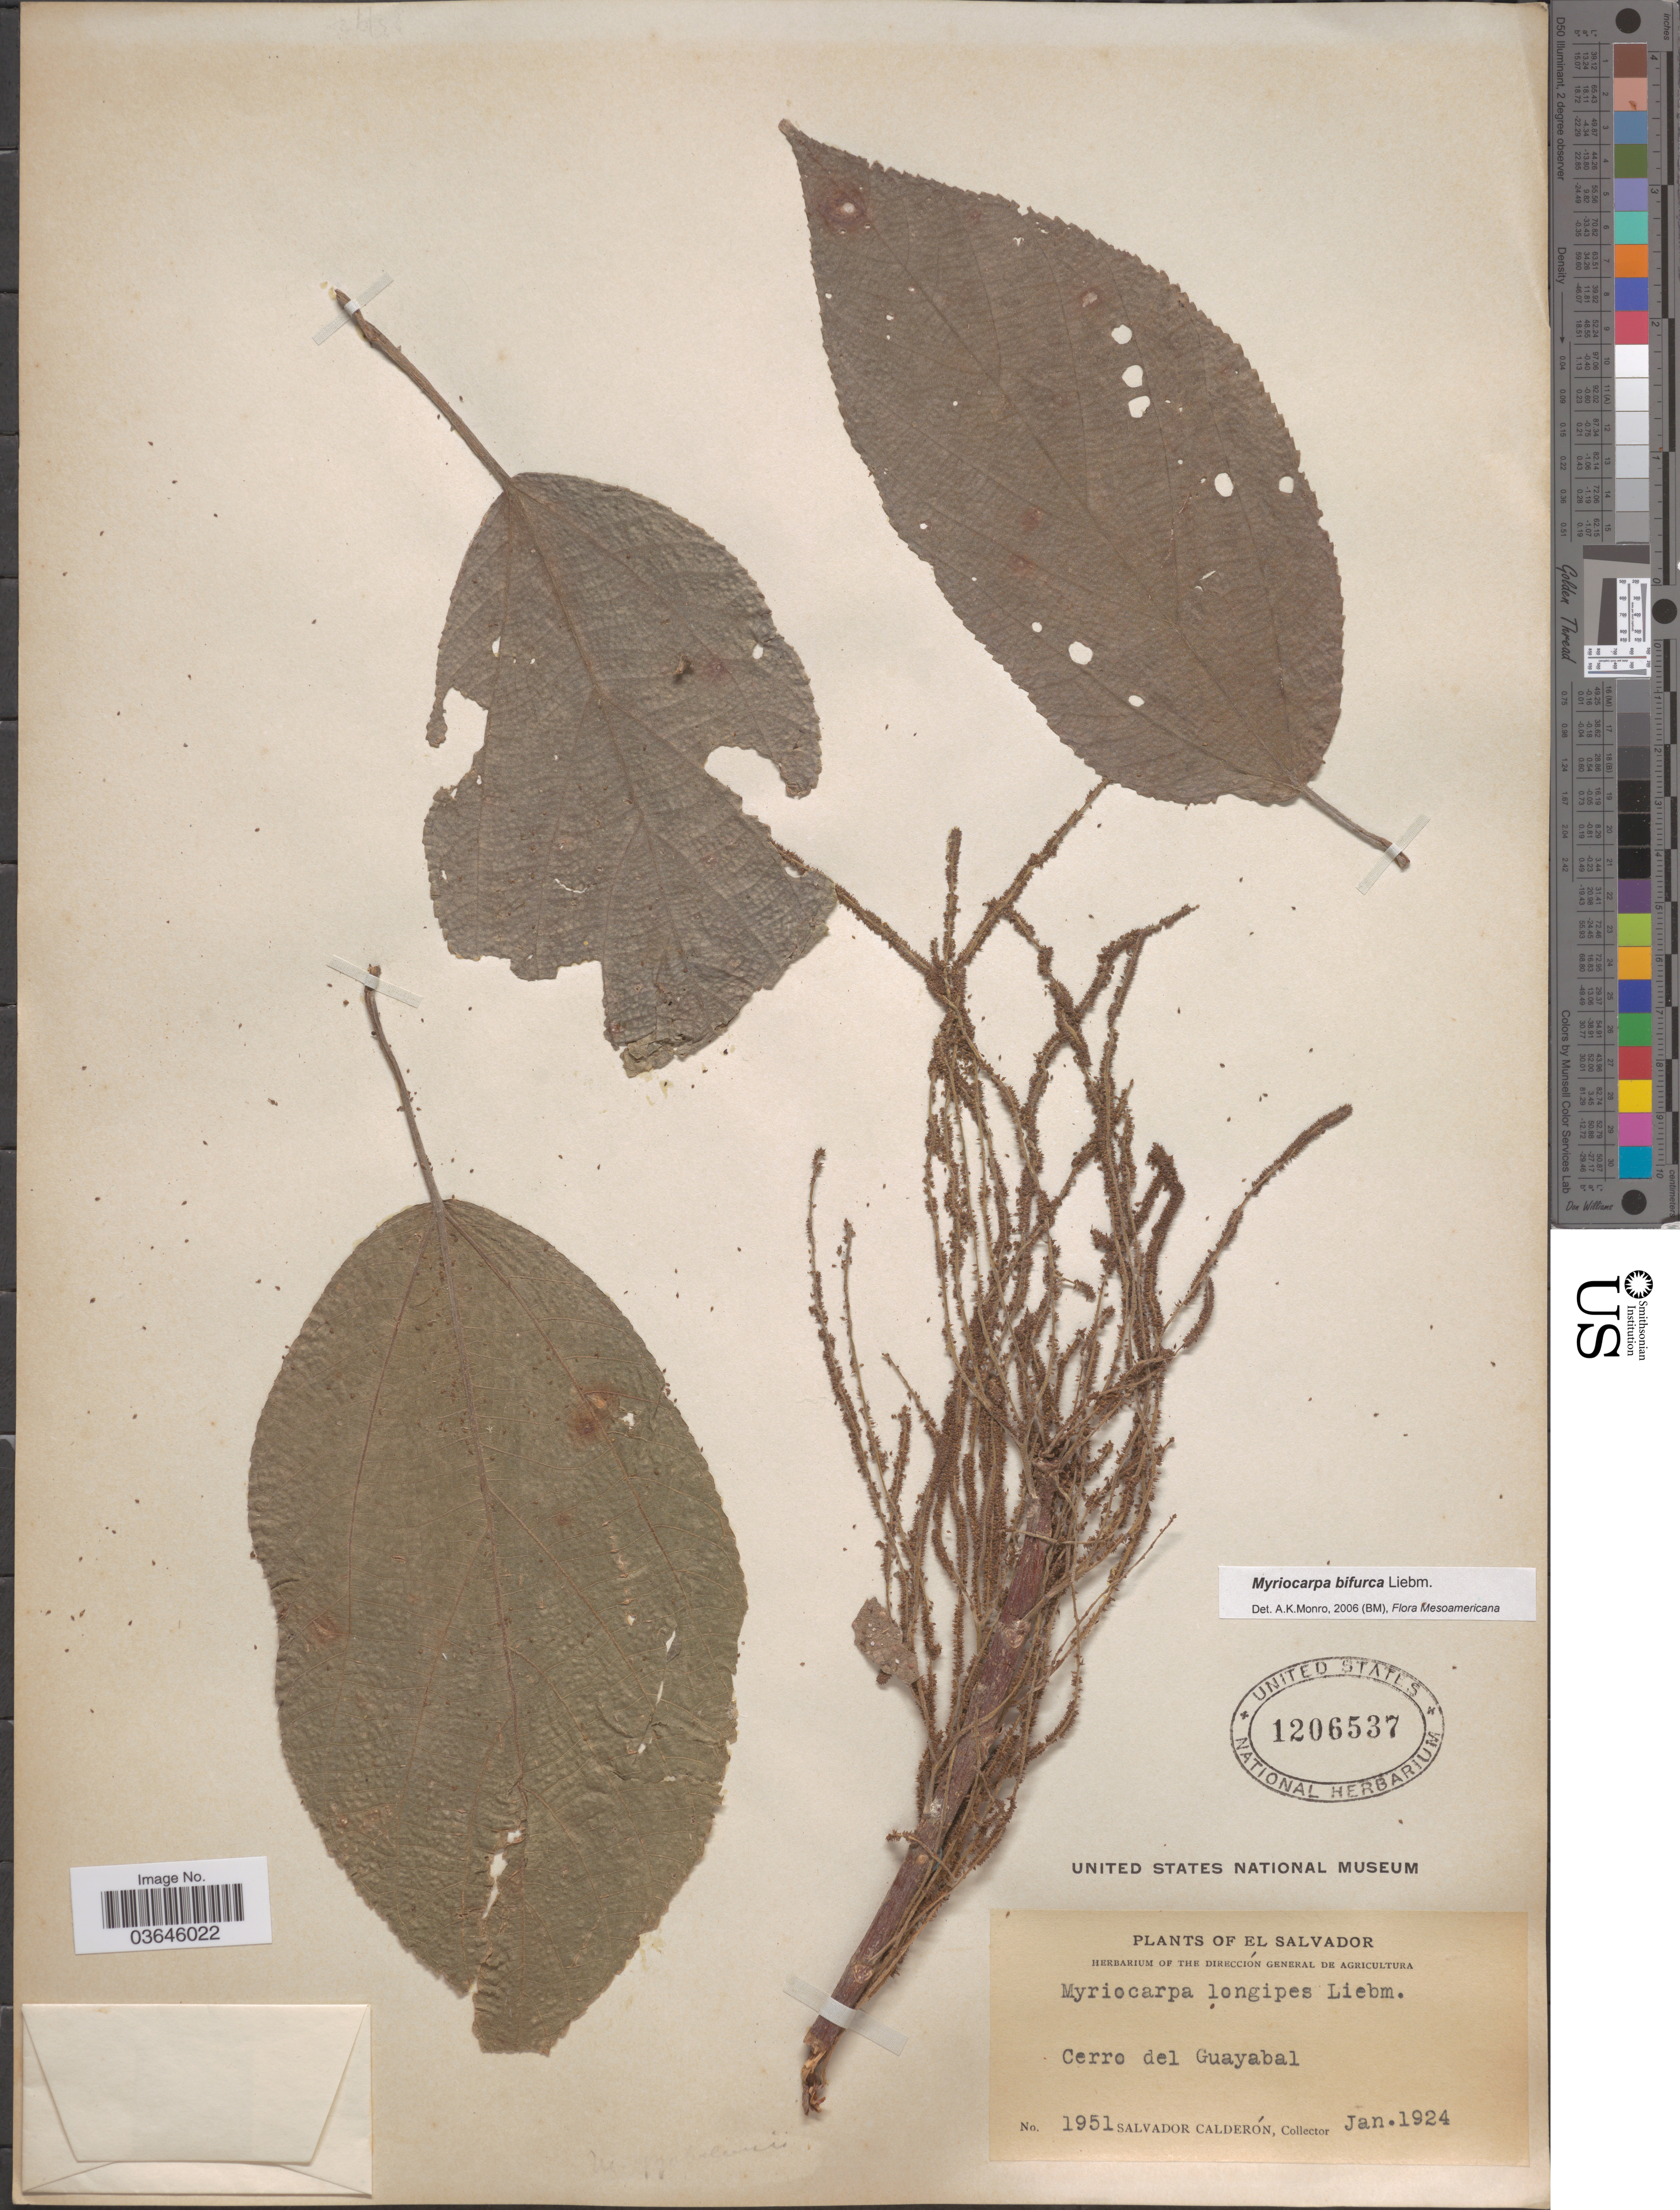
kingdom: Plantae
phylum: Tracheophyta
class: Magnoliopsida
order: Rosales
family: Urticaceae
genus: Myriocarpa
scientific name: Myriocarpa bifurca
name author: Liebm.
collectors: S. Calderón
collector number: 1951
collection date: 1924-01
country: El Salvador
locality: Cerro del Guayabal.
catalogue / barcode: US 1206537